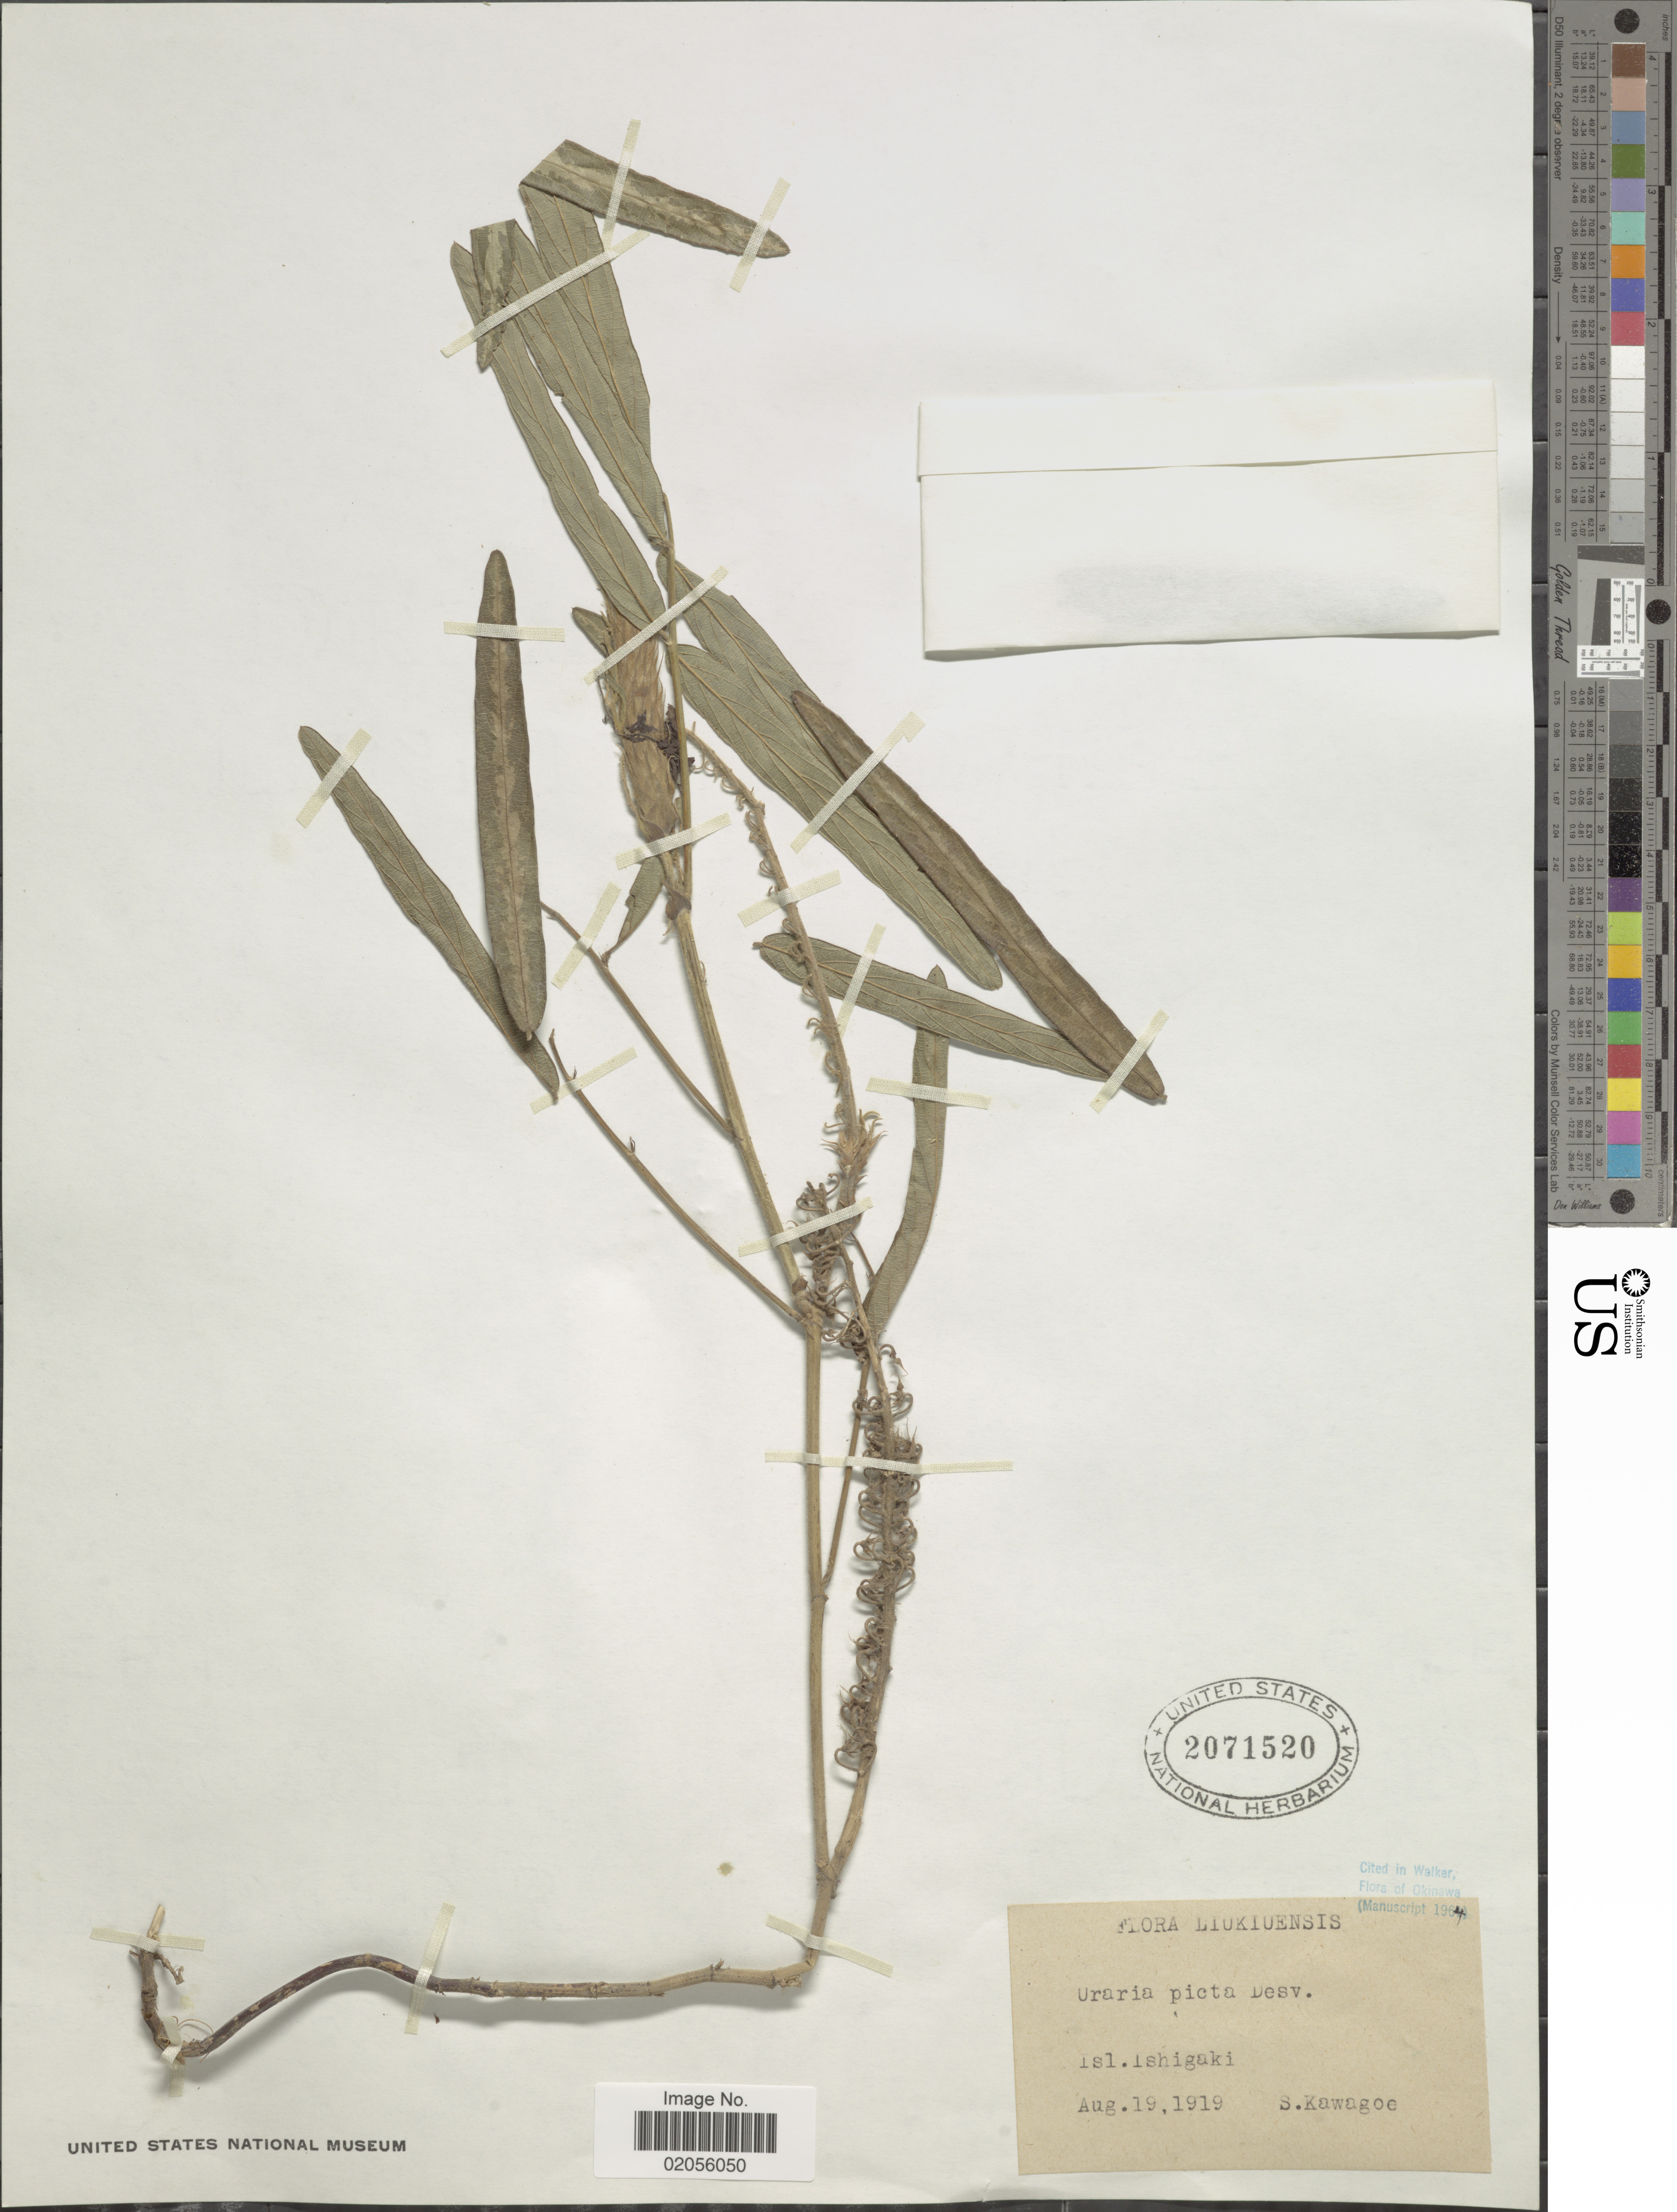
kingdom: Plantae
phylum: Tracheophyta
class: Magnoliopsida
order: Fabales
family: Fabaceae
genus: Uraria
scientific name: Uraria picta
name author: (Jacq.) DC.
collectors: S. Kawagoe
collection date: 1919-08-19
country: Japan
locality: Liukiuensis. Isl. Ishigaki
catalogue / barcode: US 2071520